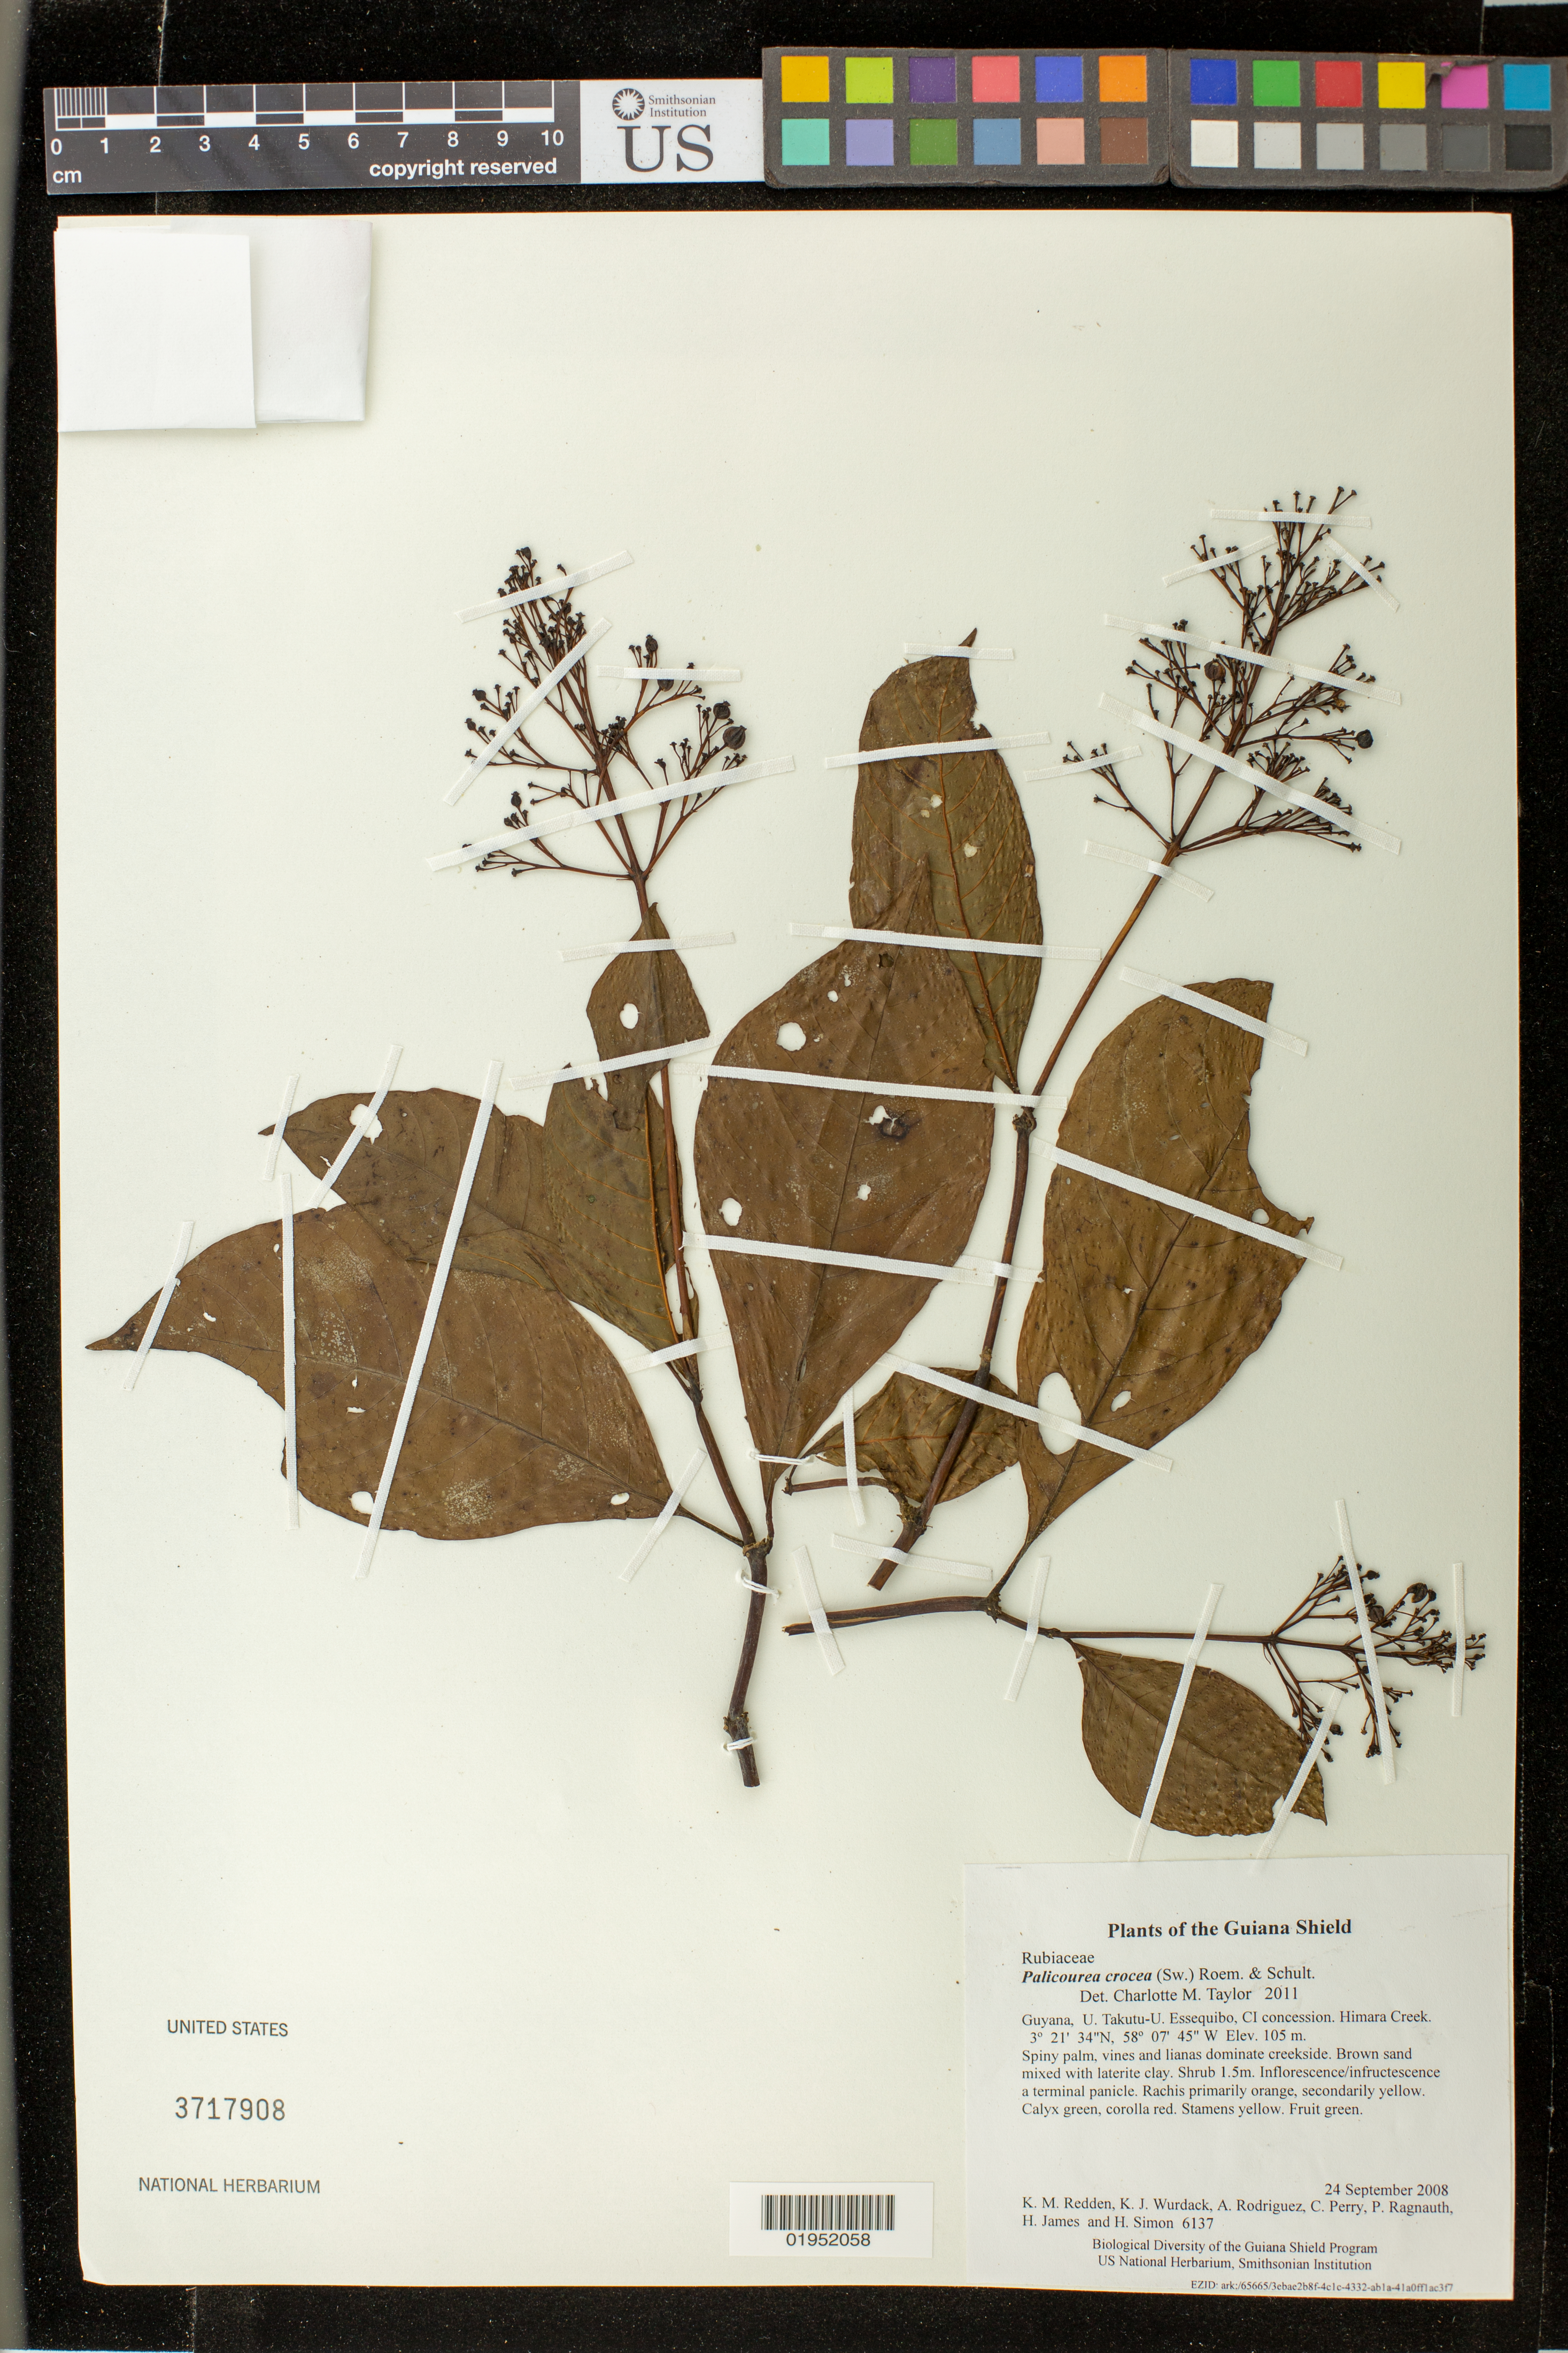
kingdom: Plantae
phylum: Tracheophyta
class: Magnoliopsida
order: Gentianales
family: Rubiaceae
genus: Palicourea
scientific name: Palicourea crocea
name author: (Sw.) Schult.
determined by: Taylor, Charlotte M.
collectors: K. M. Redden, K. Wurdack, A. Rodriguez, C. Perry, P. Ragnauth, H. James & H. Simon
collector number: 6137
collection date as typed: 24 September 2008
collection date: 2008-09-24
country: Guyana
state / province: U. Takutu-U. Essequibo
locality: CI concession. Himara Creek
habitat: Spiny palm, vines and lianas dominate creekside. Brown sand mixed with laterite clay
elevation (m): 105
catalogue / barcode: US 3717908